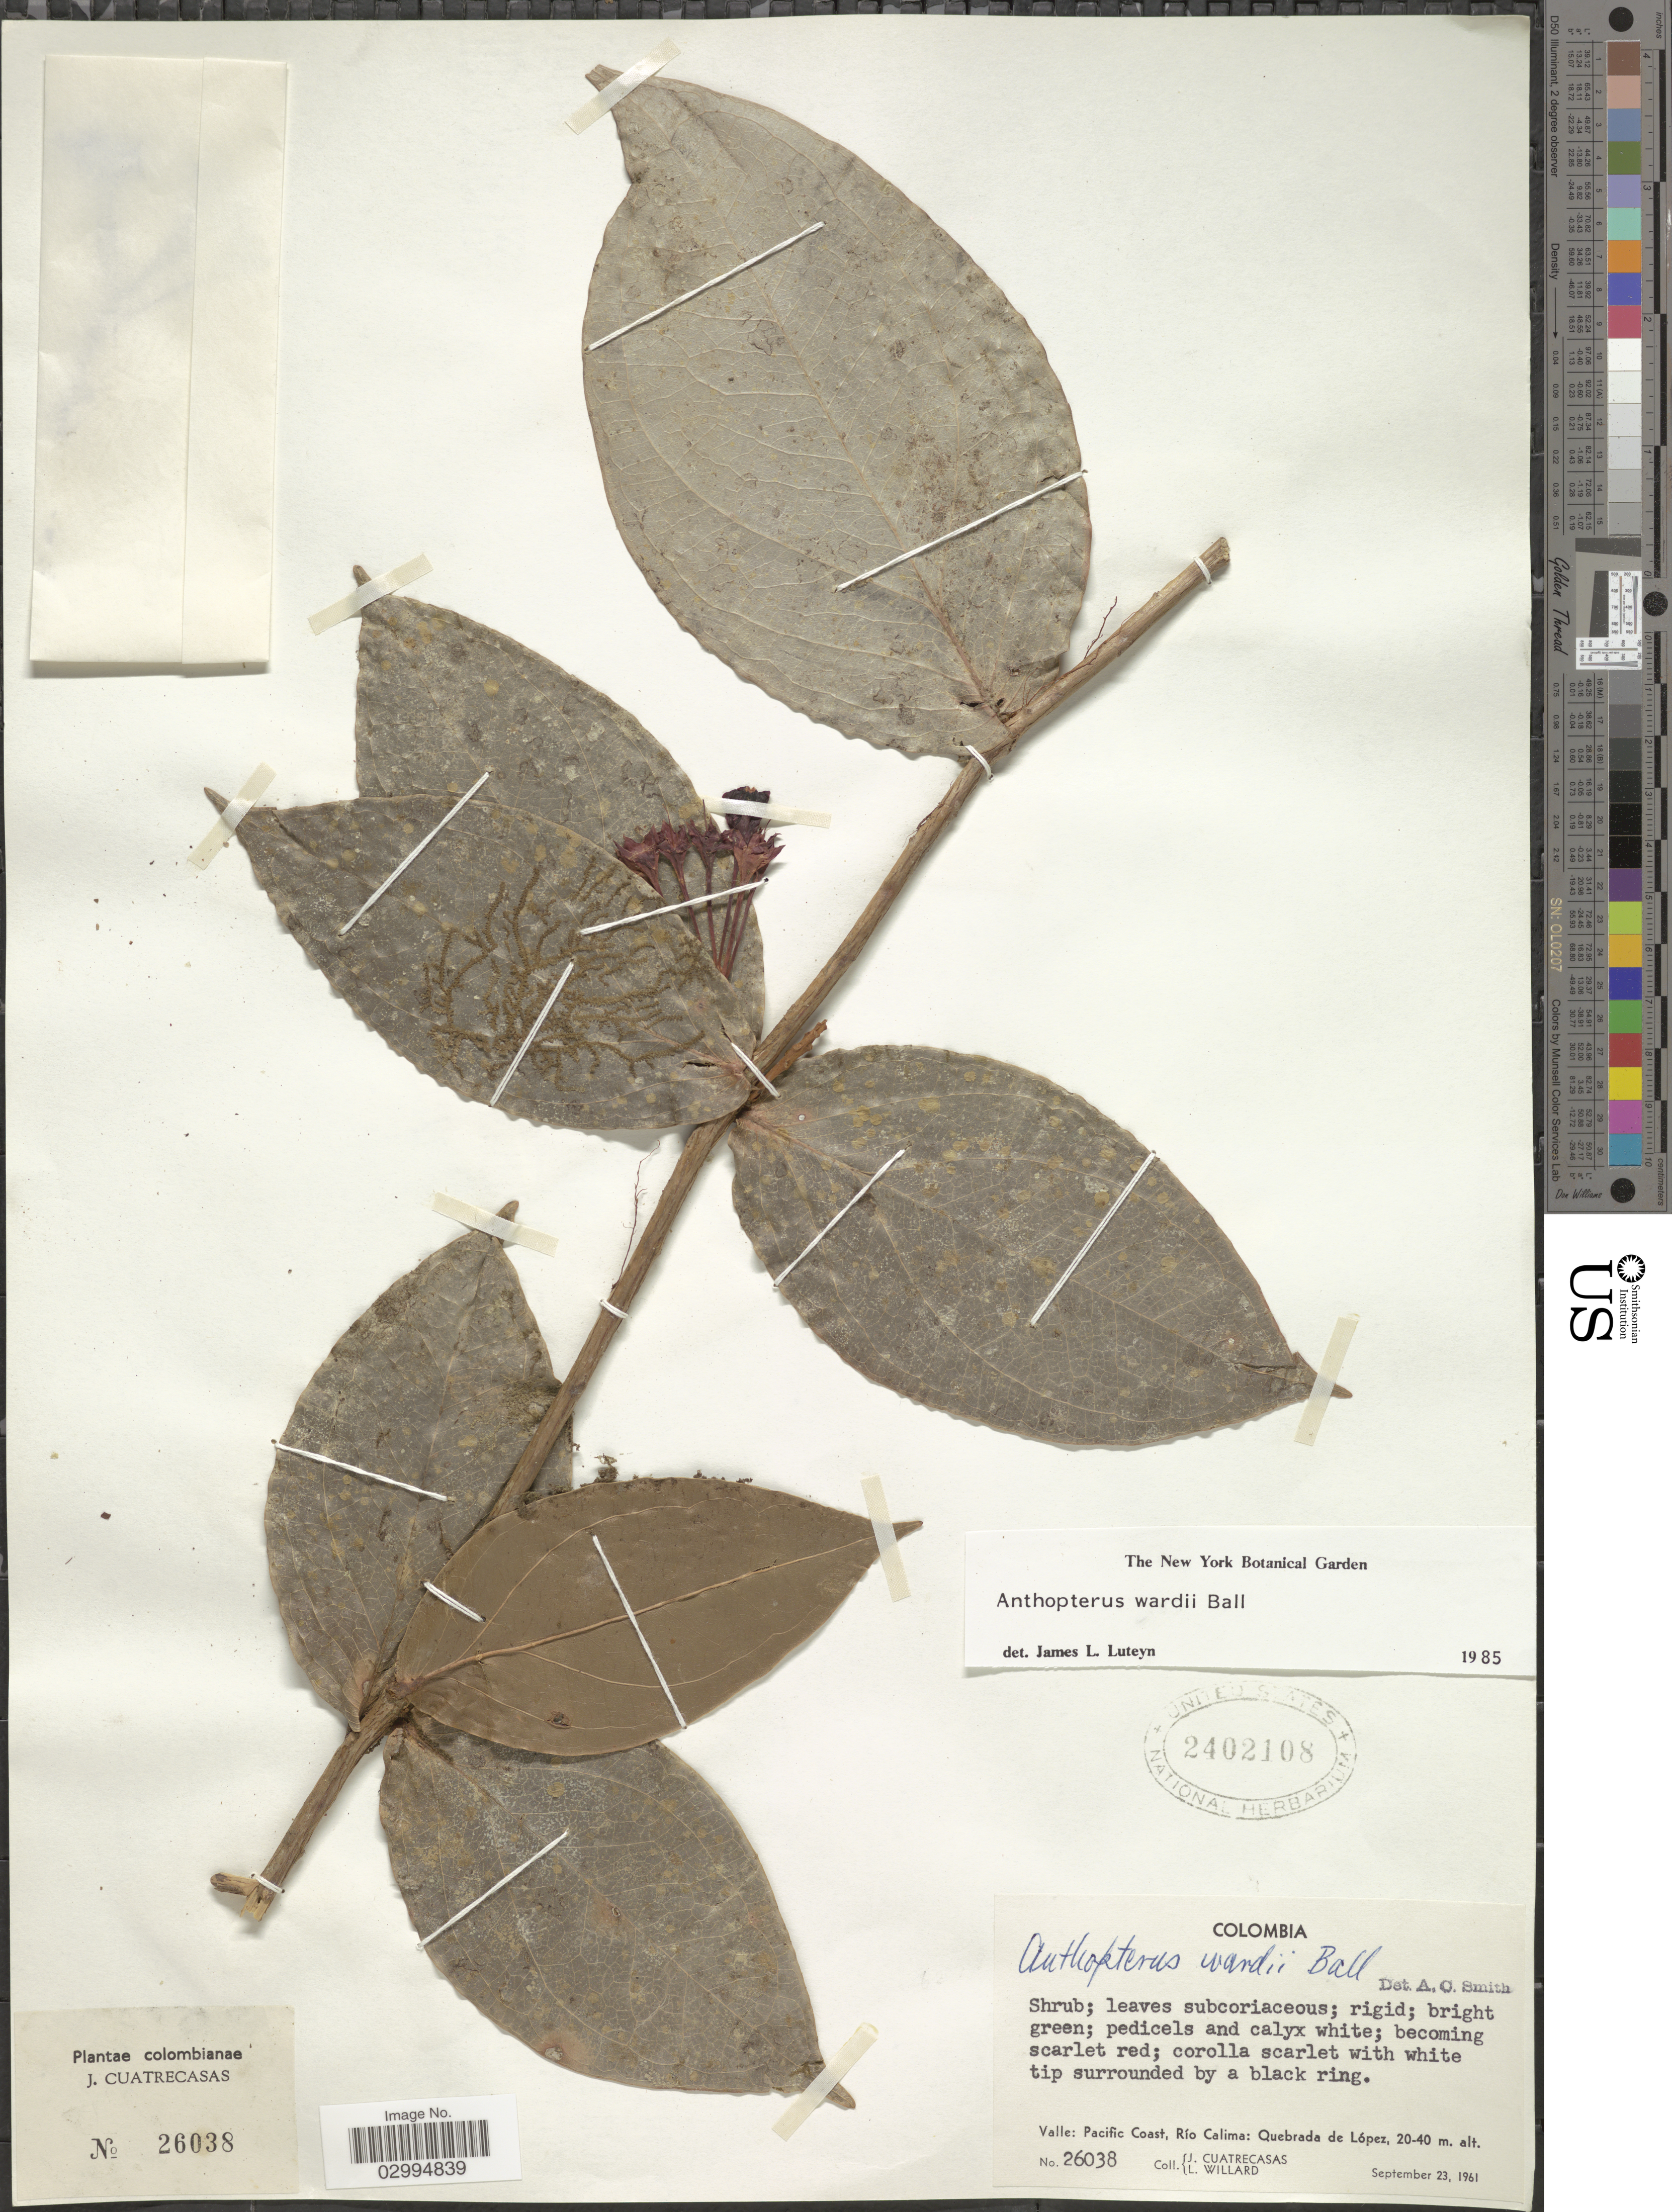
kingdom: Plantae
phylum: Tracheophyta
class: Magnoliopsida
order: Ericales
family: Ericaceae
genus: Anthopterus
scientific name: Anthopterus wardii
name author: Ball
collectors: J. Cuatrecasas & L. Willard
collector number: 26038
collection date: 1961-09-23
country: Colombia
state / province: Valle del Cauca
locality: Valle: Pacific Coast, Río Calima: Quebrada de López.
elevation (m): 20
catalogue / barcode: US 2402108